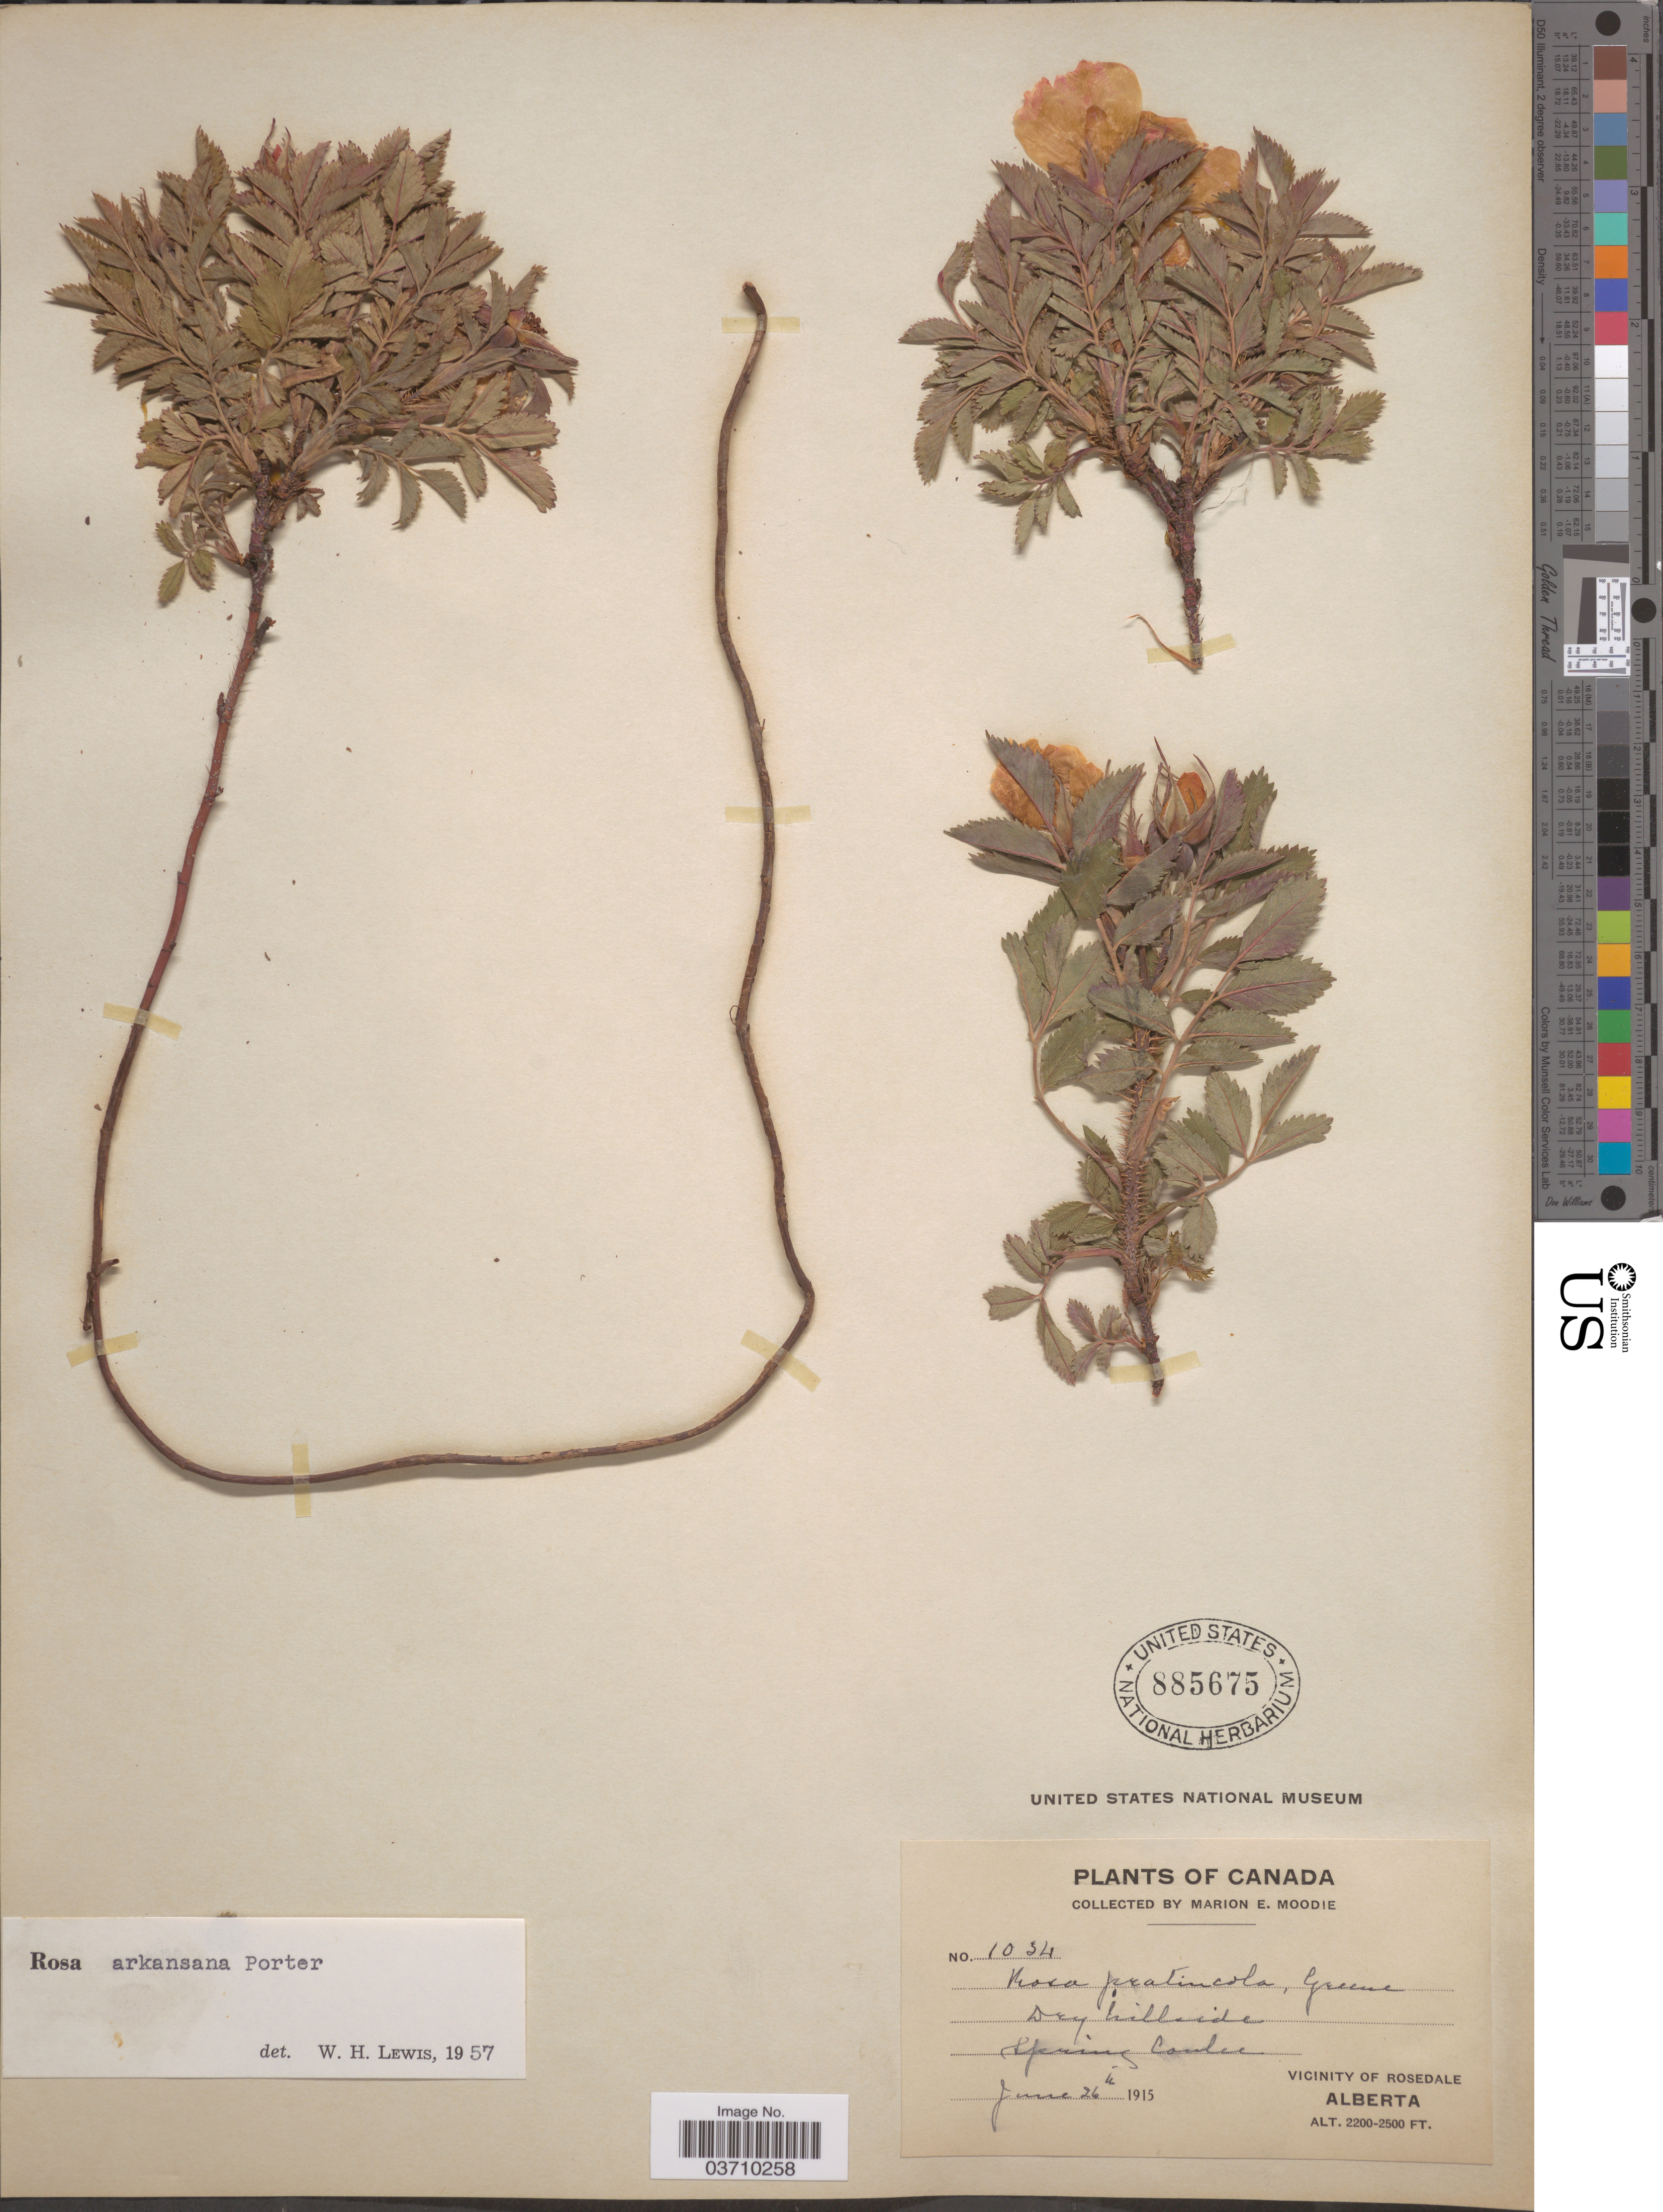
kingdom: Plantae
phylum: Tracheophyta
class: Magnoliopsida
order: Rosales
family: Rosaceae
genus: Rosa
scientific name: Rosa arkansana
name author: Porter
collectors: M. E. Moodie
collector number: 1034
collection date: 1915-06-26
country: Canada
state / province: Alberta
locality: Spring Coulee. Vicinity of Rosedale.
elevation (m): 671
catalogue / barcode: US 885675